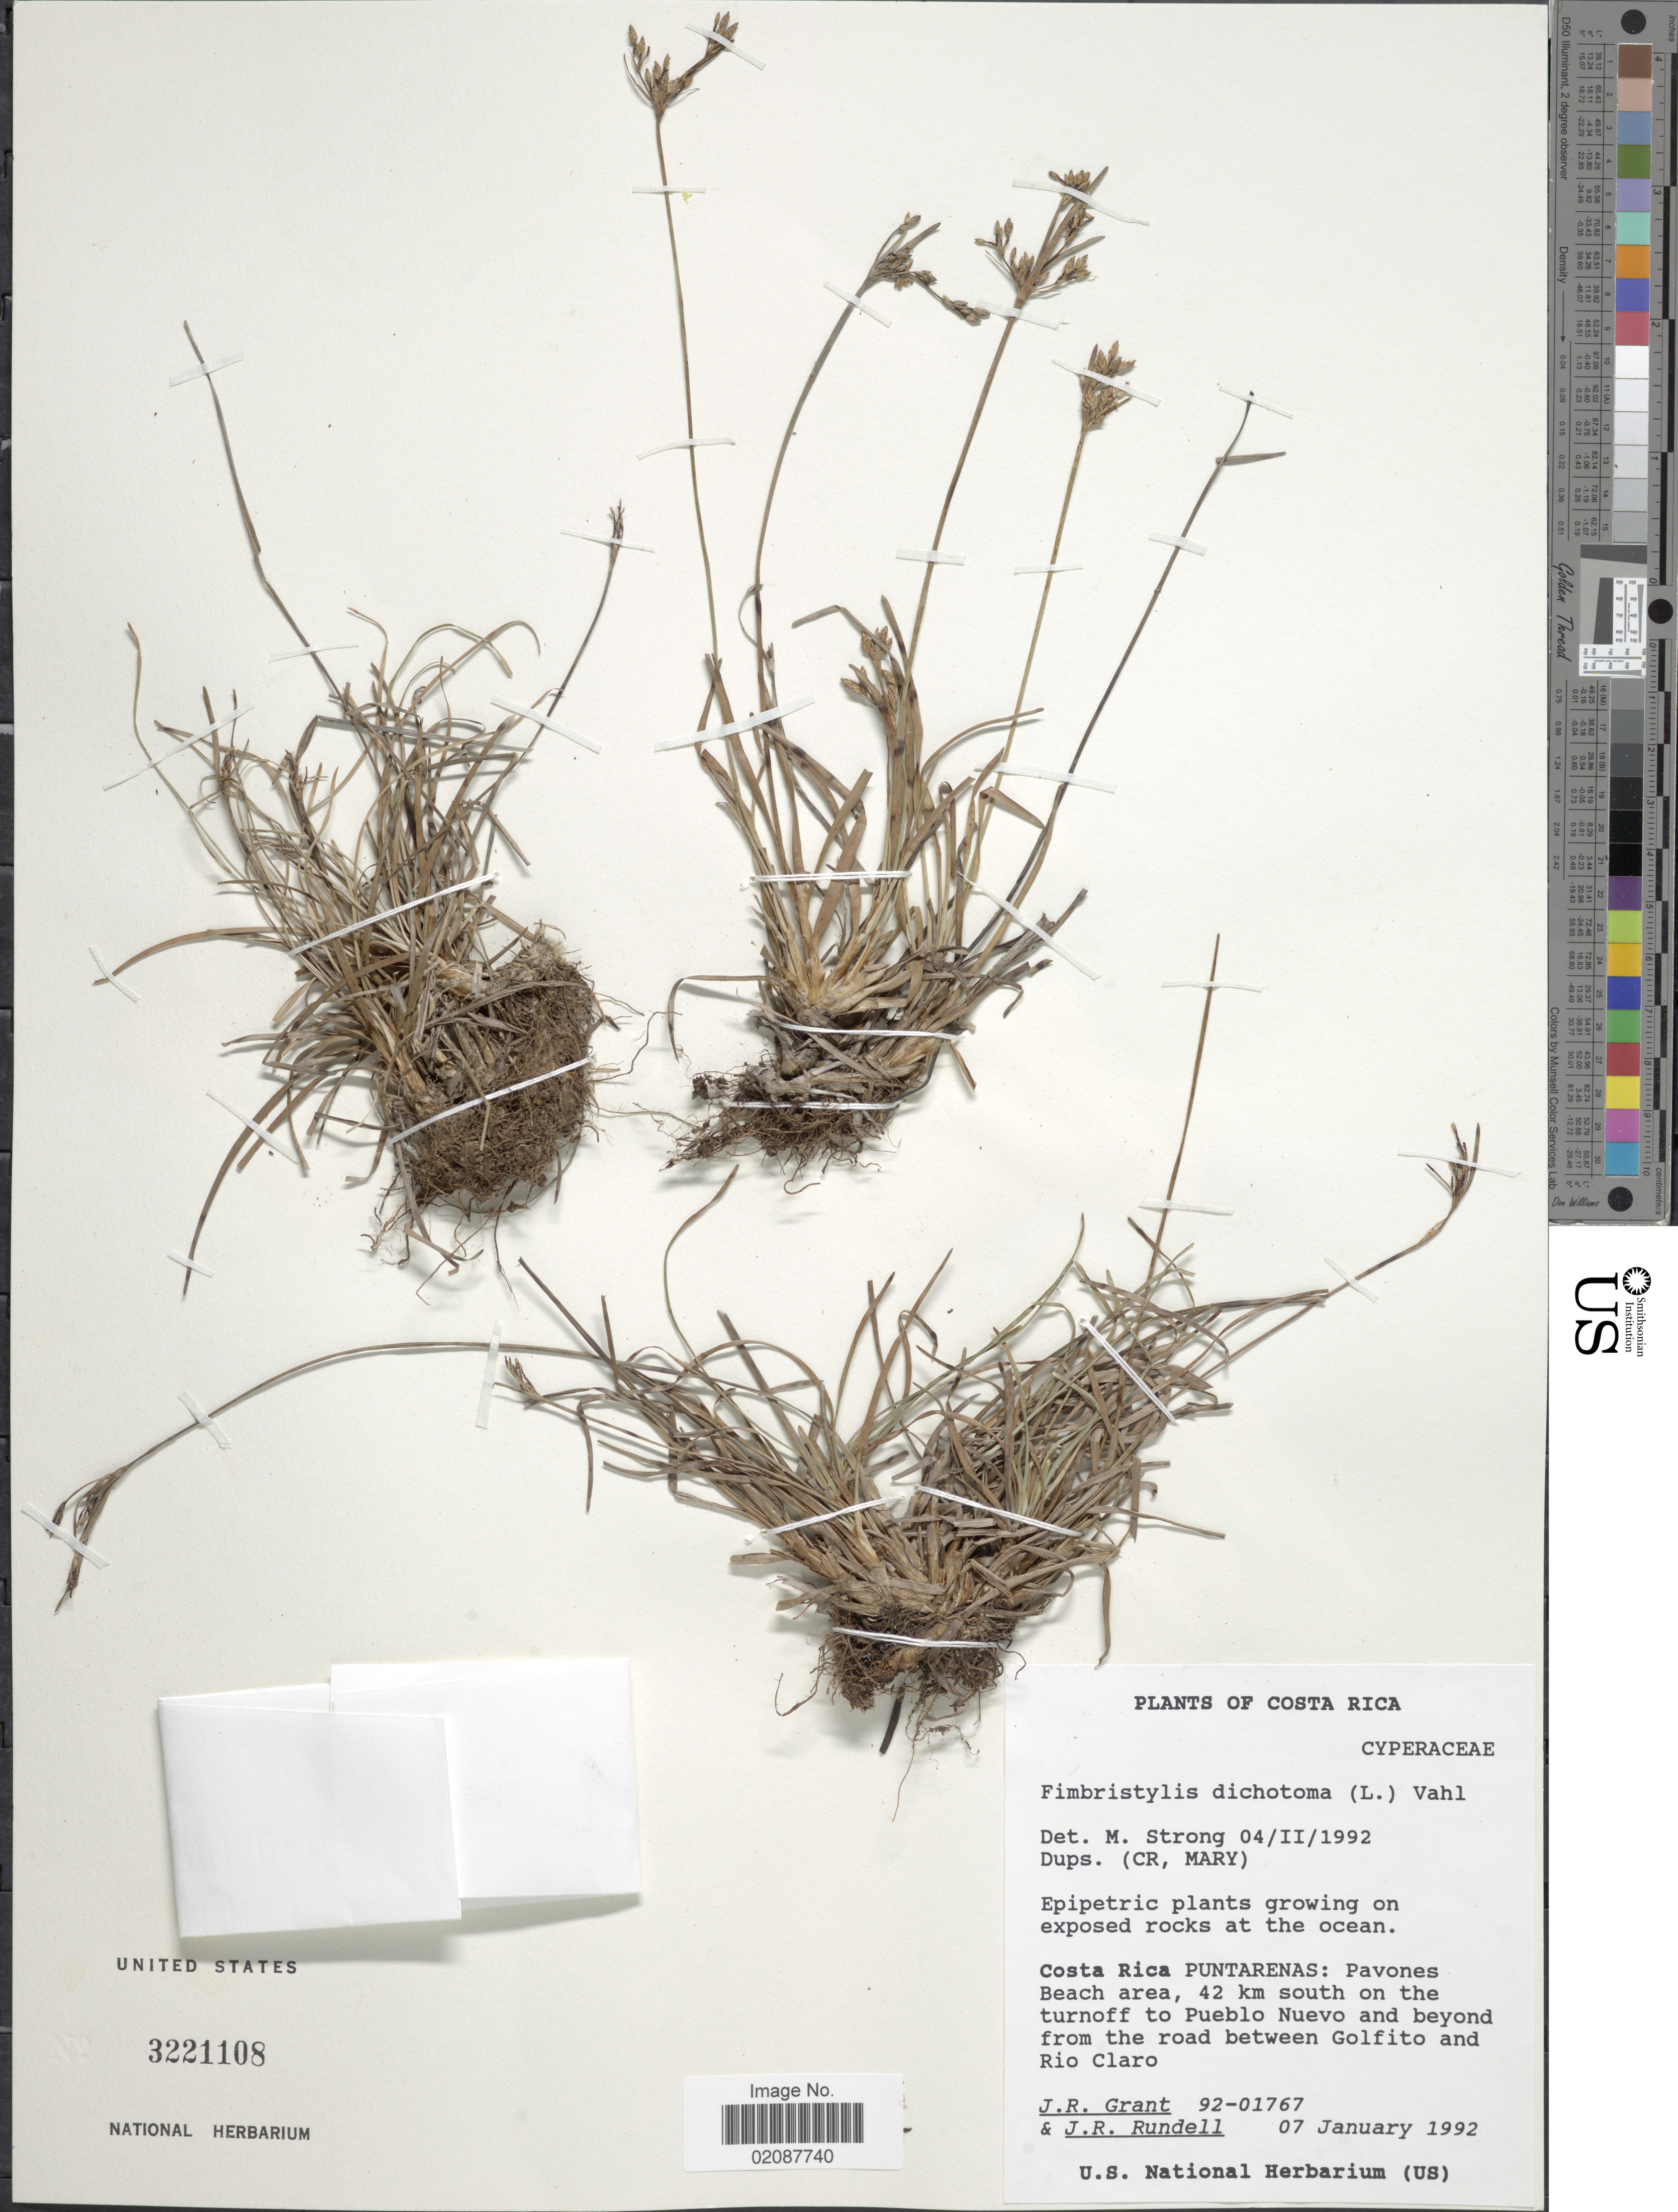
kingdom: Plantae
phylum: Tracheophyta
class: Liliopsida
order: Poales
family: Cyperaceae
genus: Fimbristylis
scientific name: Fimbristylis dichotoma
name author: (L.) Vahl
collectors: J. Grant & J. R. Rundell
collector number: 92-01767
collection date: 1992-01-07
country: Costa Rica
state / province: Puntarenas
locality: Pavones Beach area, 42 km south on the turnoff to Pueblo Nuevo and beyond from the road between Golfito and Rio Claro, on exposed rocks at the ocean.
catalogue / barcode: US 3221108